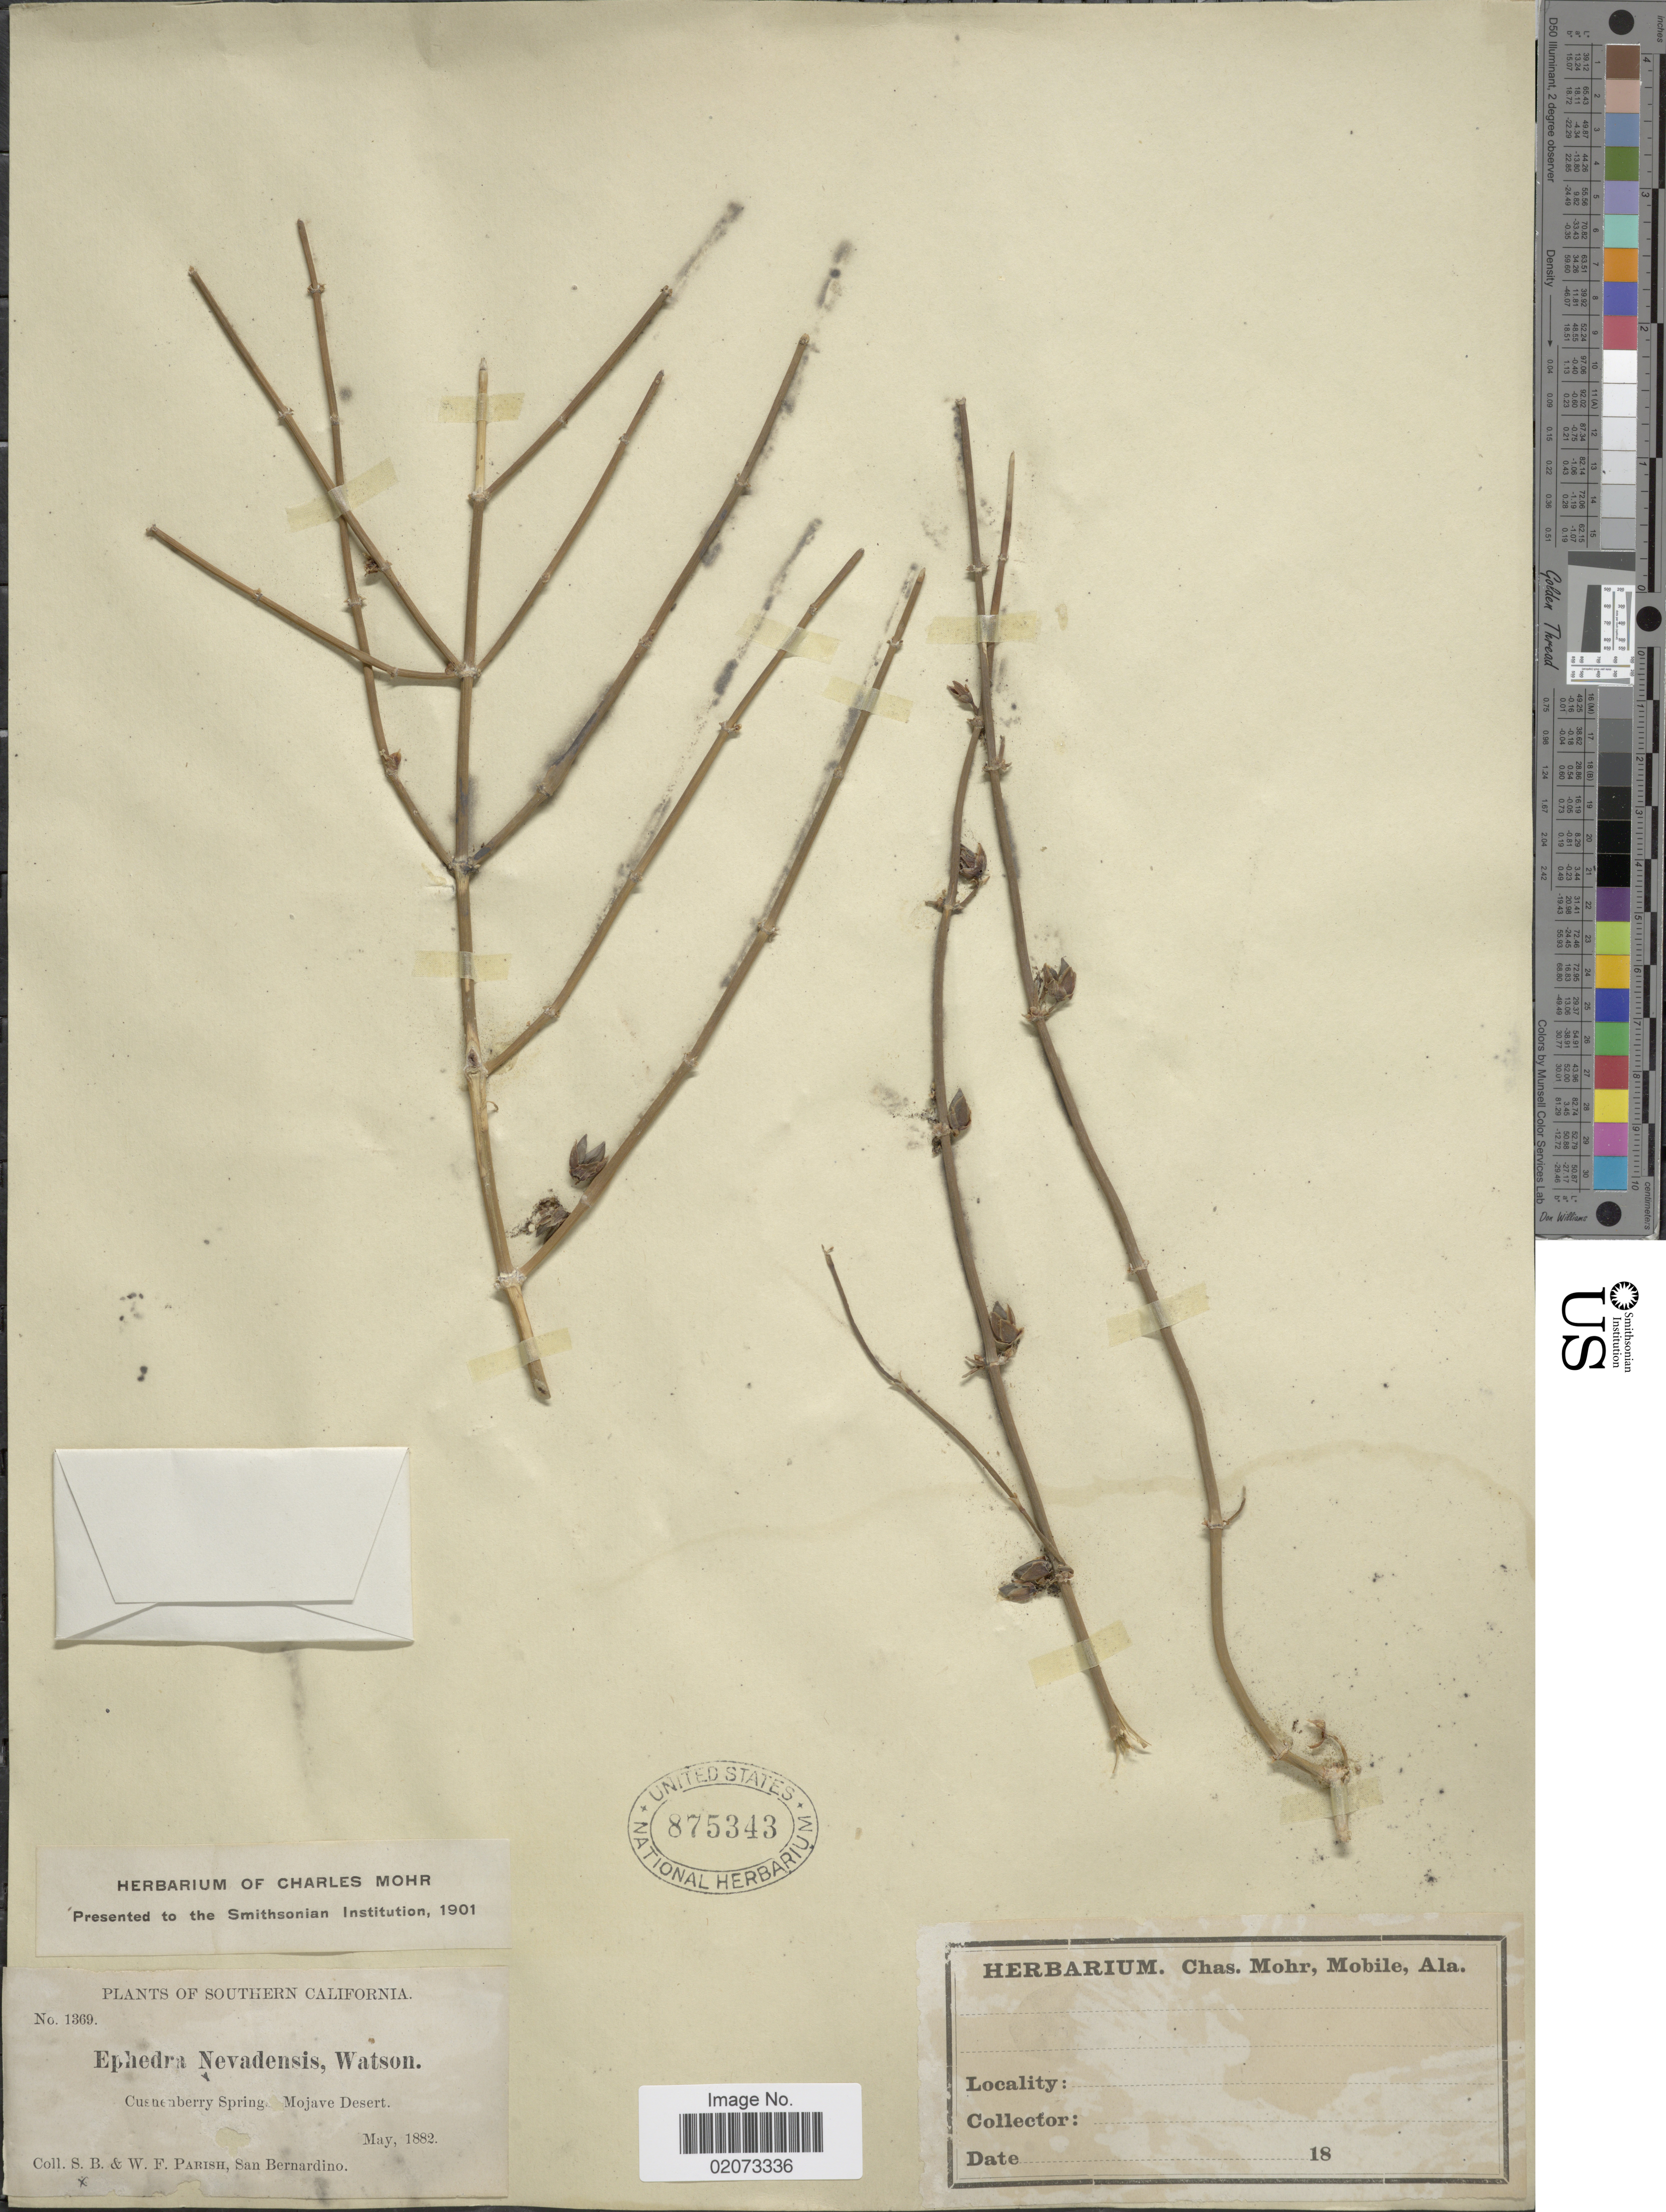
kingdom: Plantae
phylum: Tracheophyta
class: Gnetopsida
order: Ephedrales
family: Ephedraceae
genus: Ephedra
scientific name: Ephedra nevadensis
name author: S. Watson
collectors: S. B. Parish & W. F. Parish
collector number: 1369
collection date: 1882-05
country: United States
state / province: California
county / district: San Bernardino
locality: Southern California. Cushenbury Springs, Mojave Desert.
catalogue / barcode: US 875343